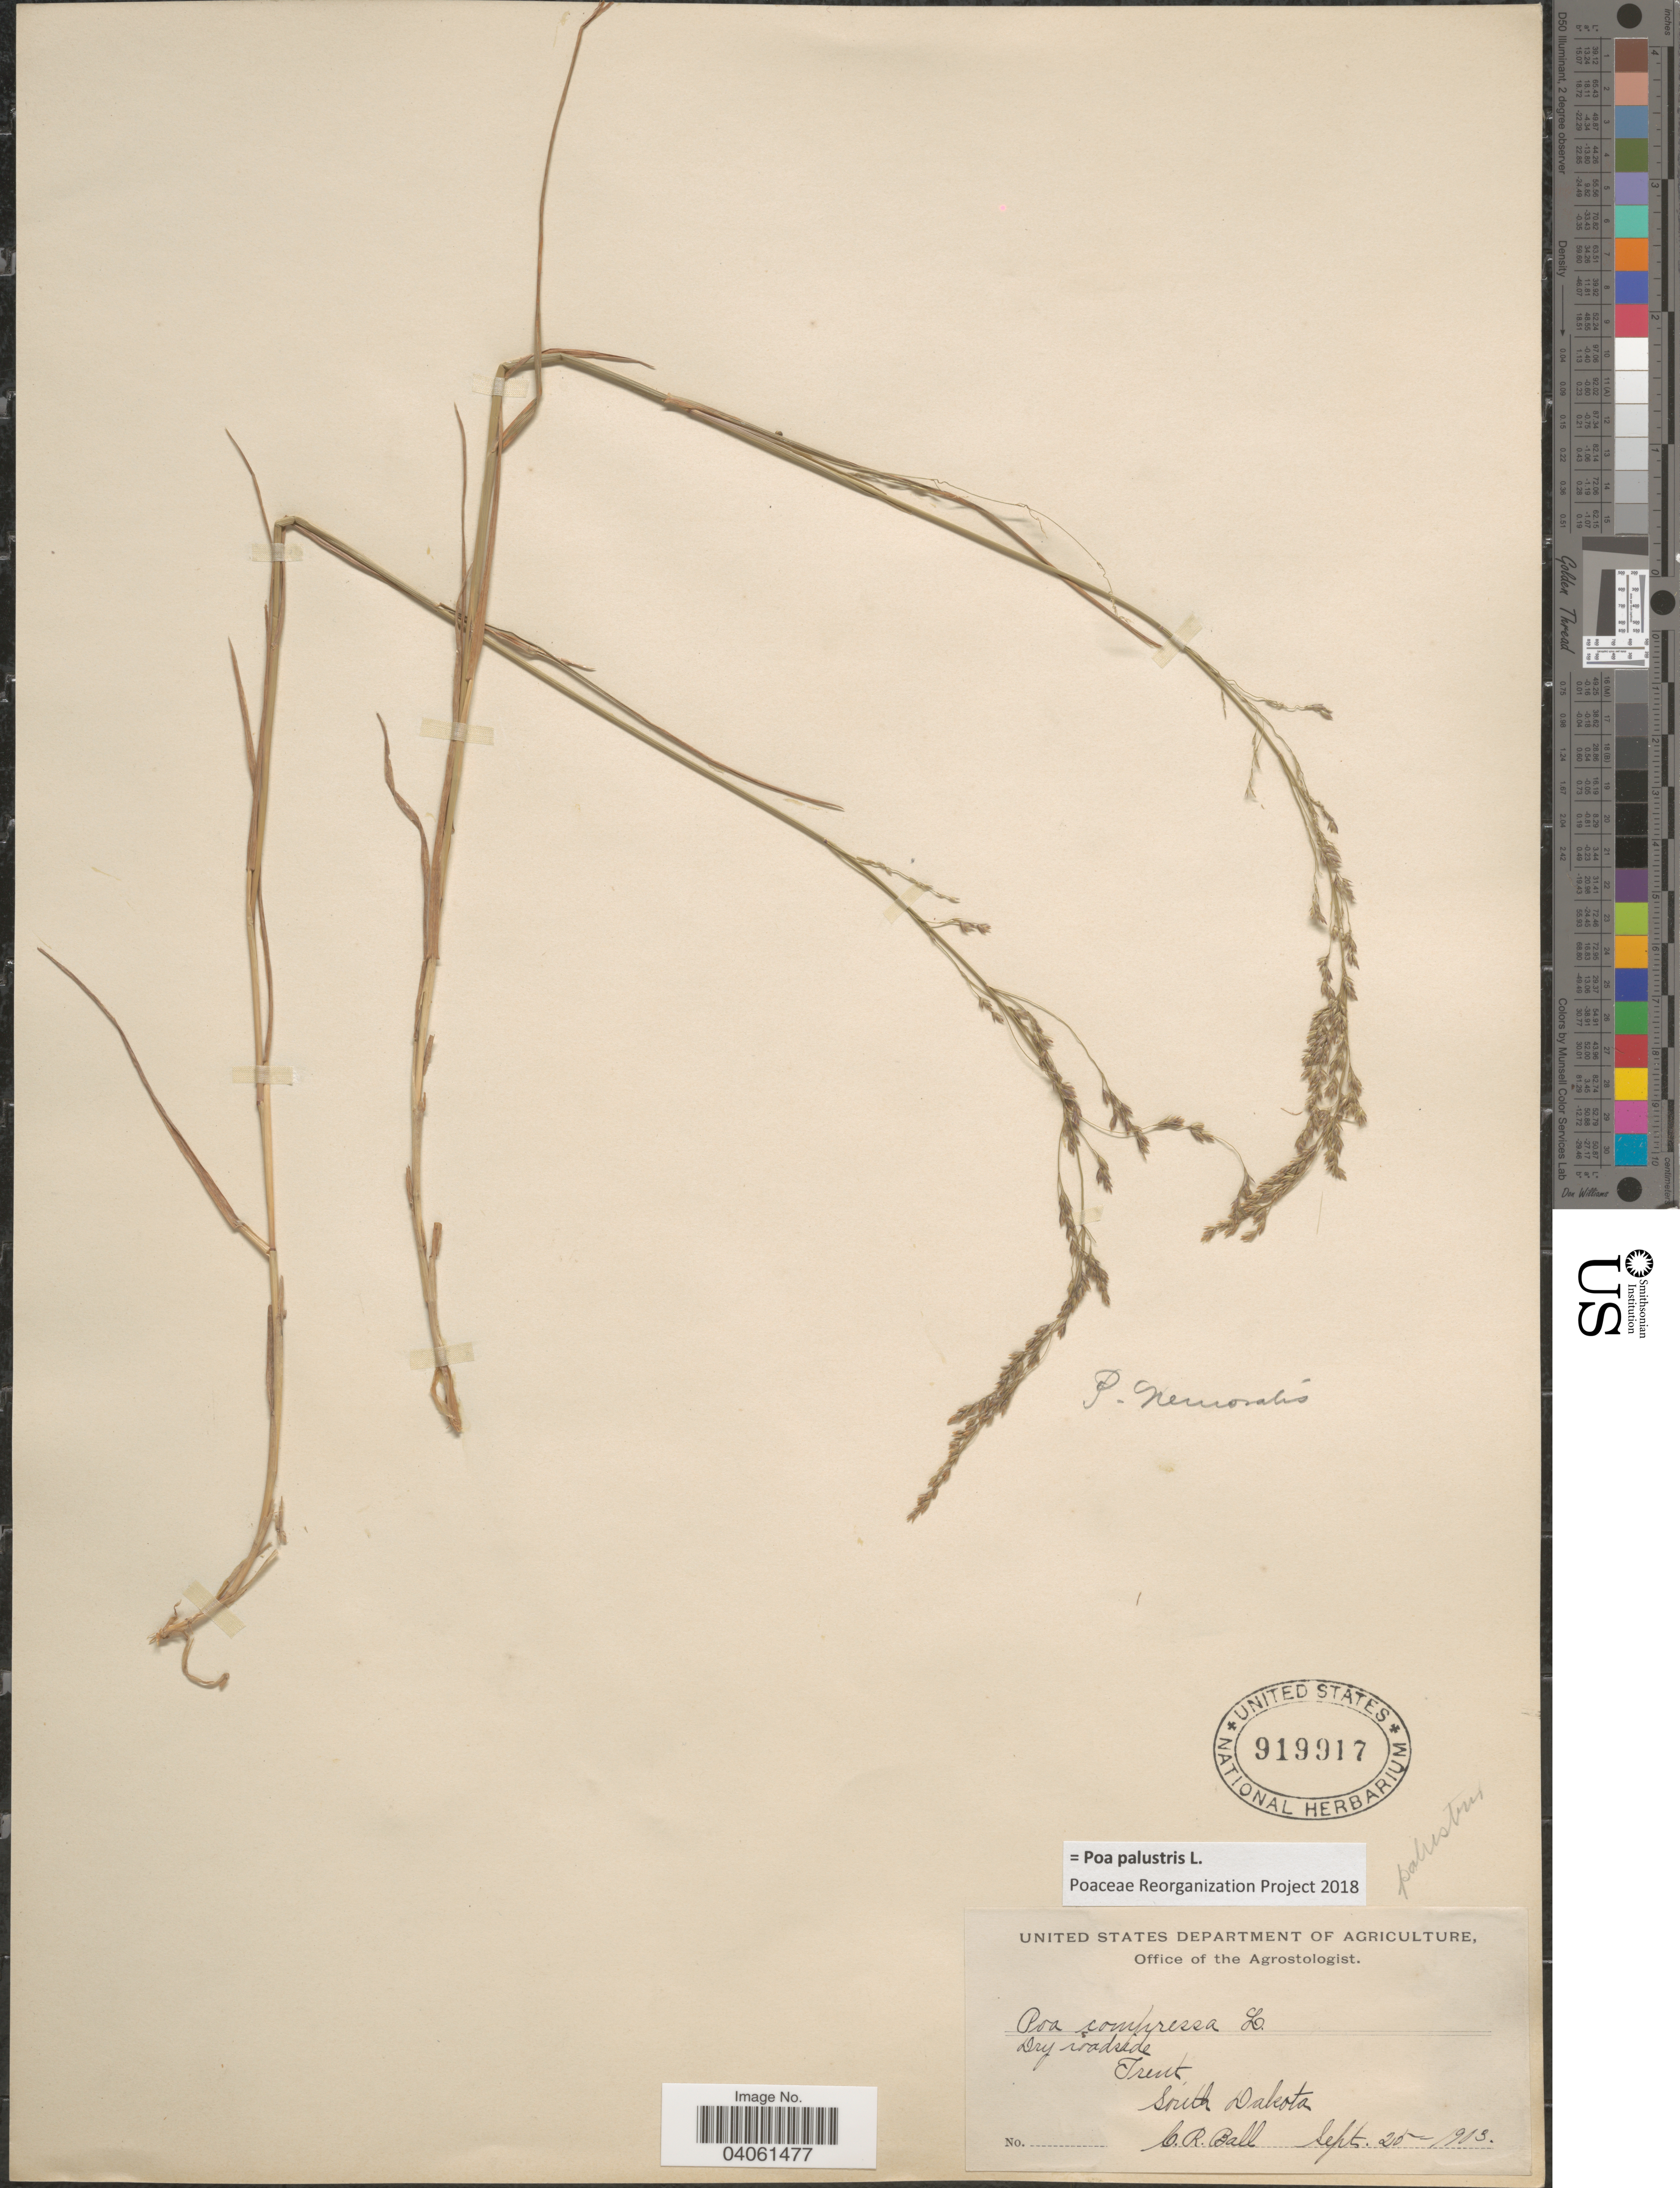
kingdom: Plantae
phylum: Tracheophyta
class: Liliopsida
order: Poales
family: Poaceae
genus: Poa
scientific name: Poa palustris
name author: L.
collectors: C. R. Ball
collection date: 1903-09-25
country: United States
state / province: South Dakota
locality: Trent.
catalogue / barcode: US 919917